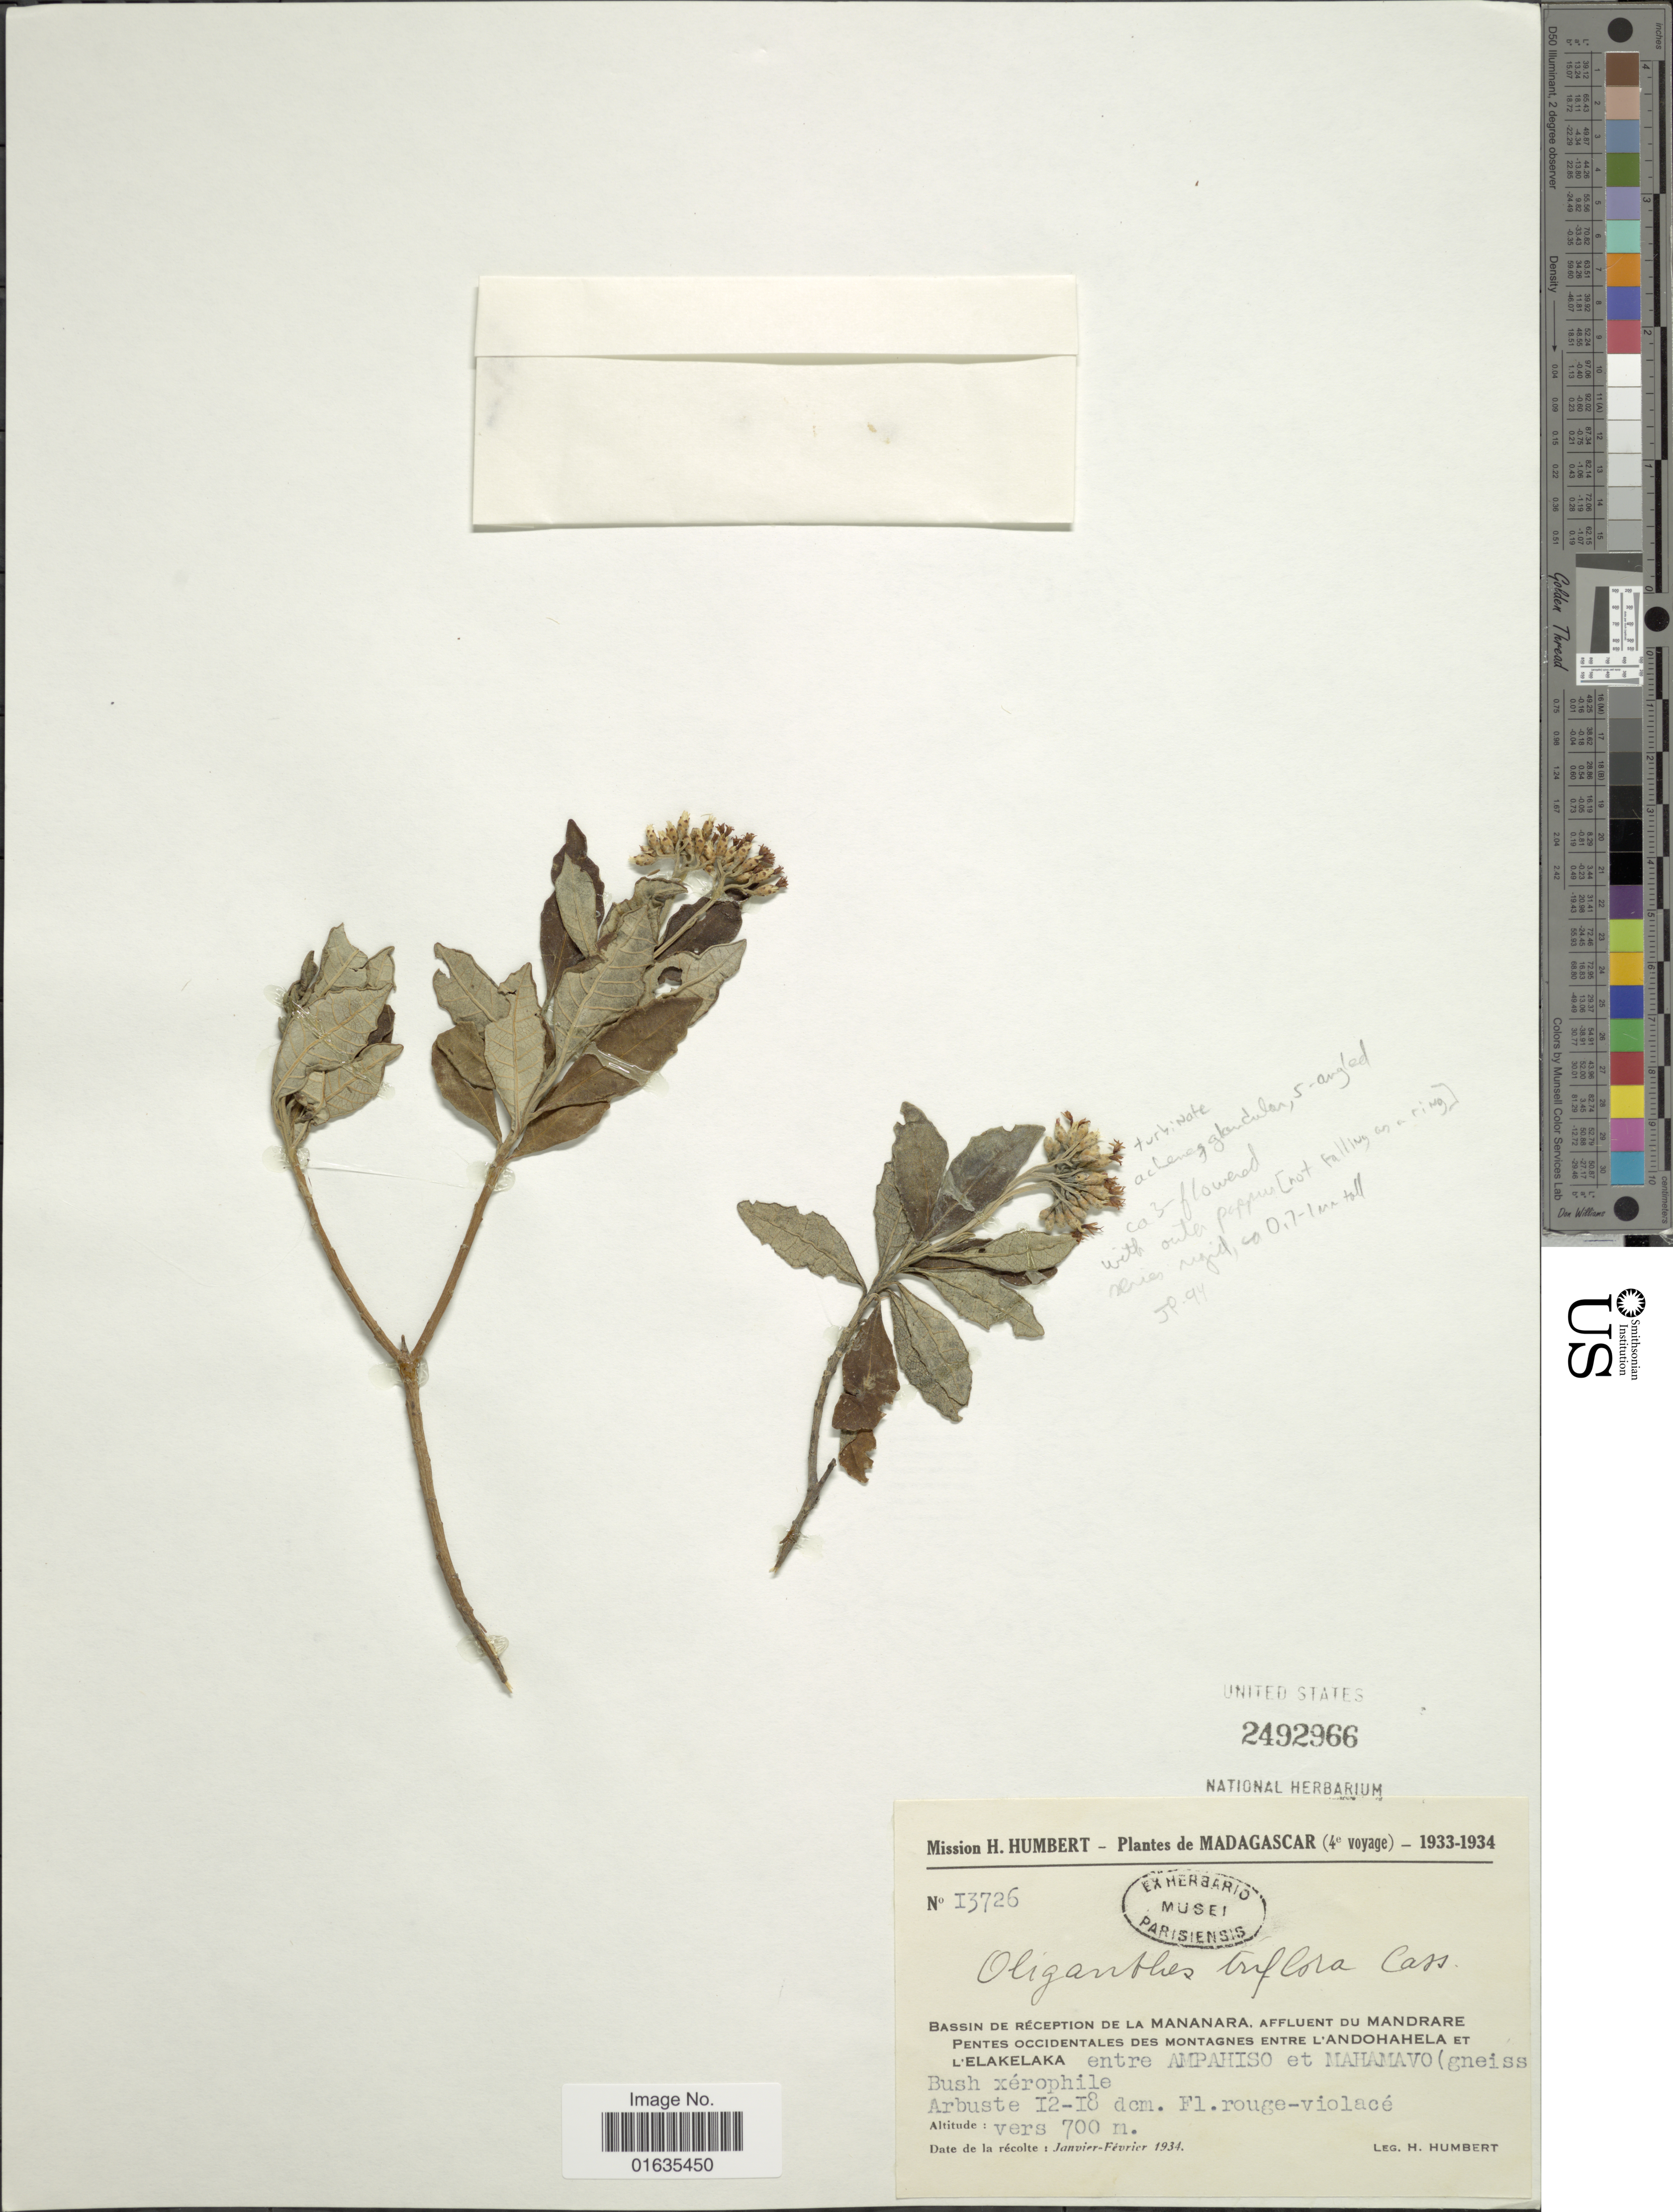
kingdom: Plantae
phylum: Tracheophyta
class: Magnoliopsida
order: Asterales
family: Asteraceae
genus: Oliganthes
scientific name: Oliganthes triflora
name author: Cass.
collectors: H. Humbert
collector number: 13726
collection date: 1934-01/1934-02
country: Madagascar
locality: Bassin de reception de la Mananara, affluent du Mandrare pentes occidentales des Montagnes entre l'andohahela et l'Elakelaka, entre Ampahiso et Mahamavo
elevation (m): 700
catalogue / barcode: US 2492966